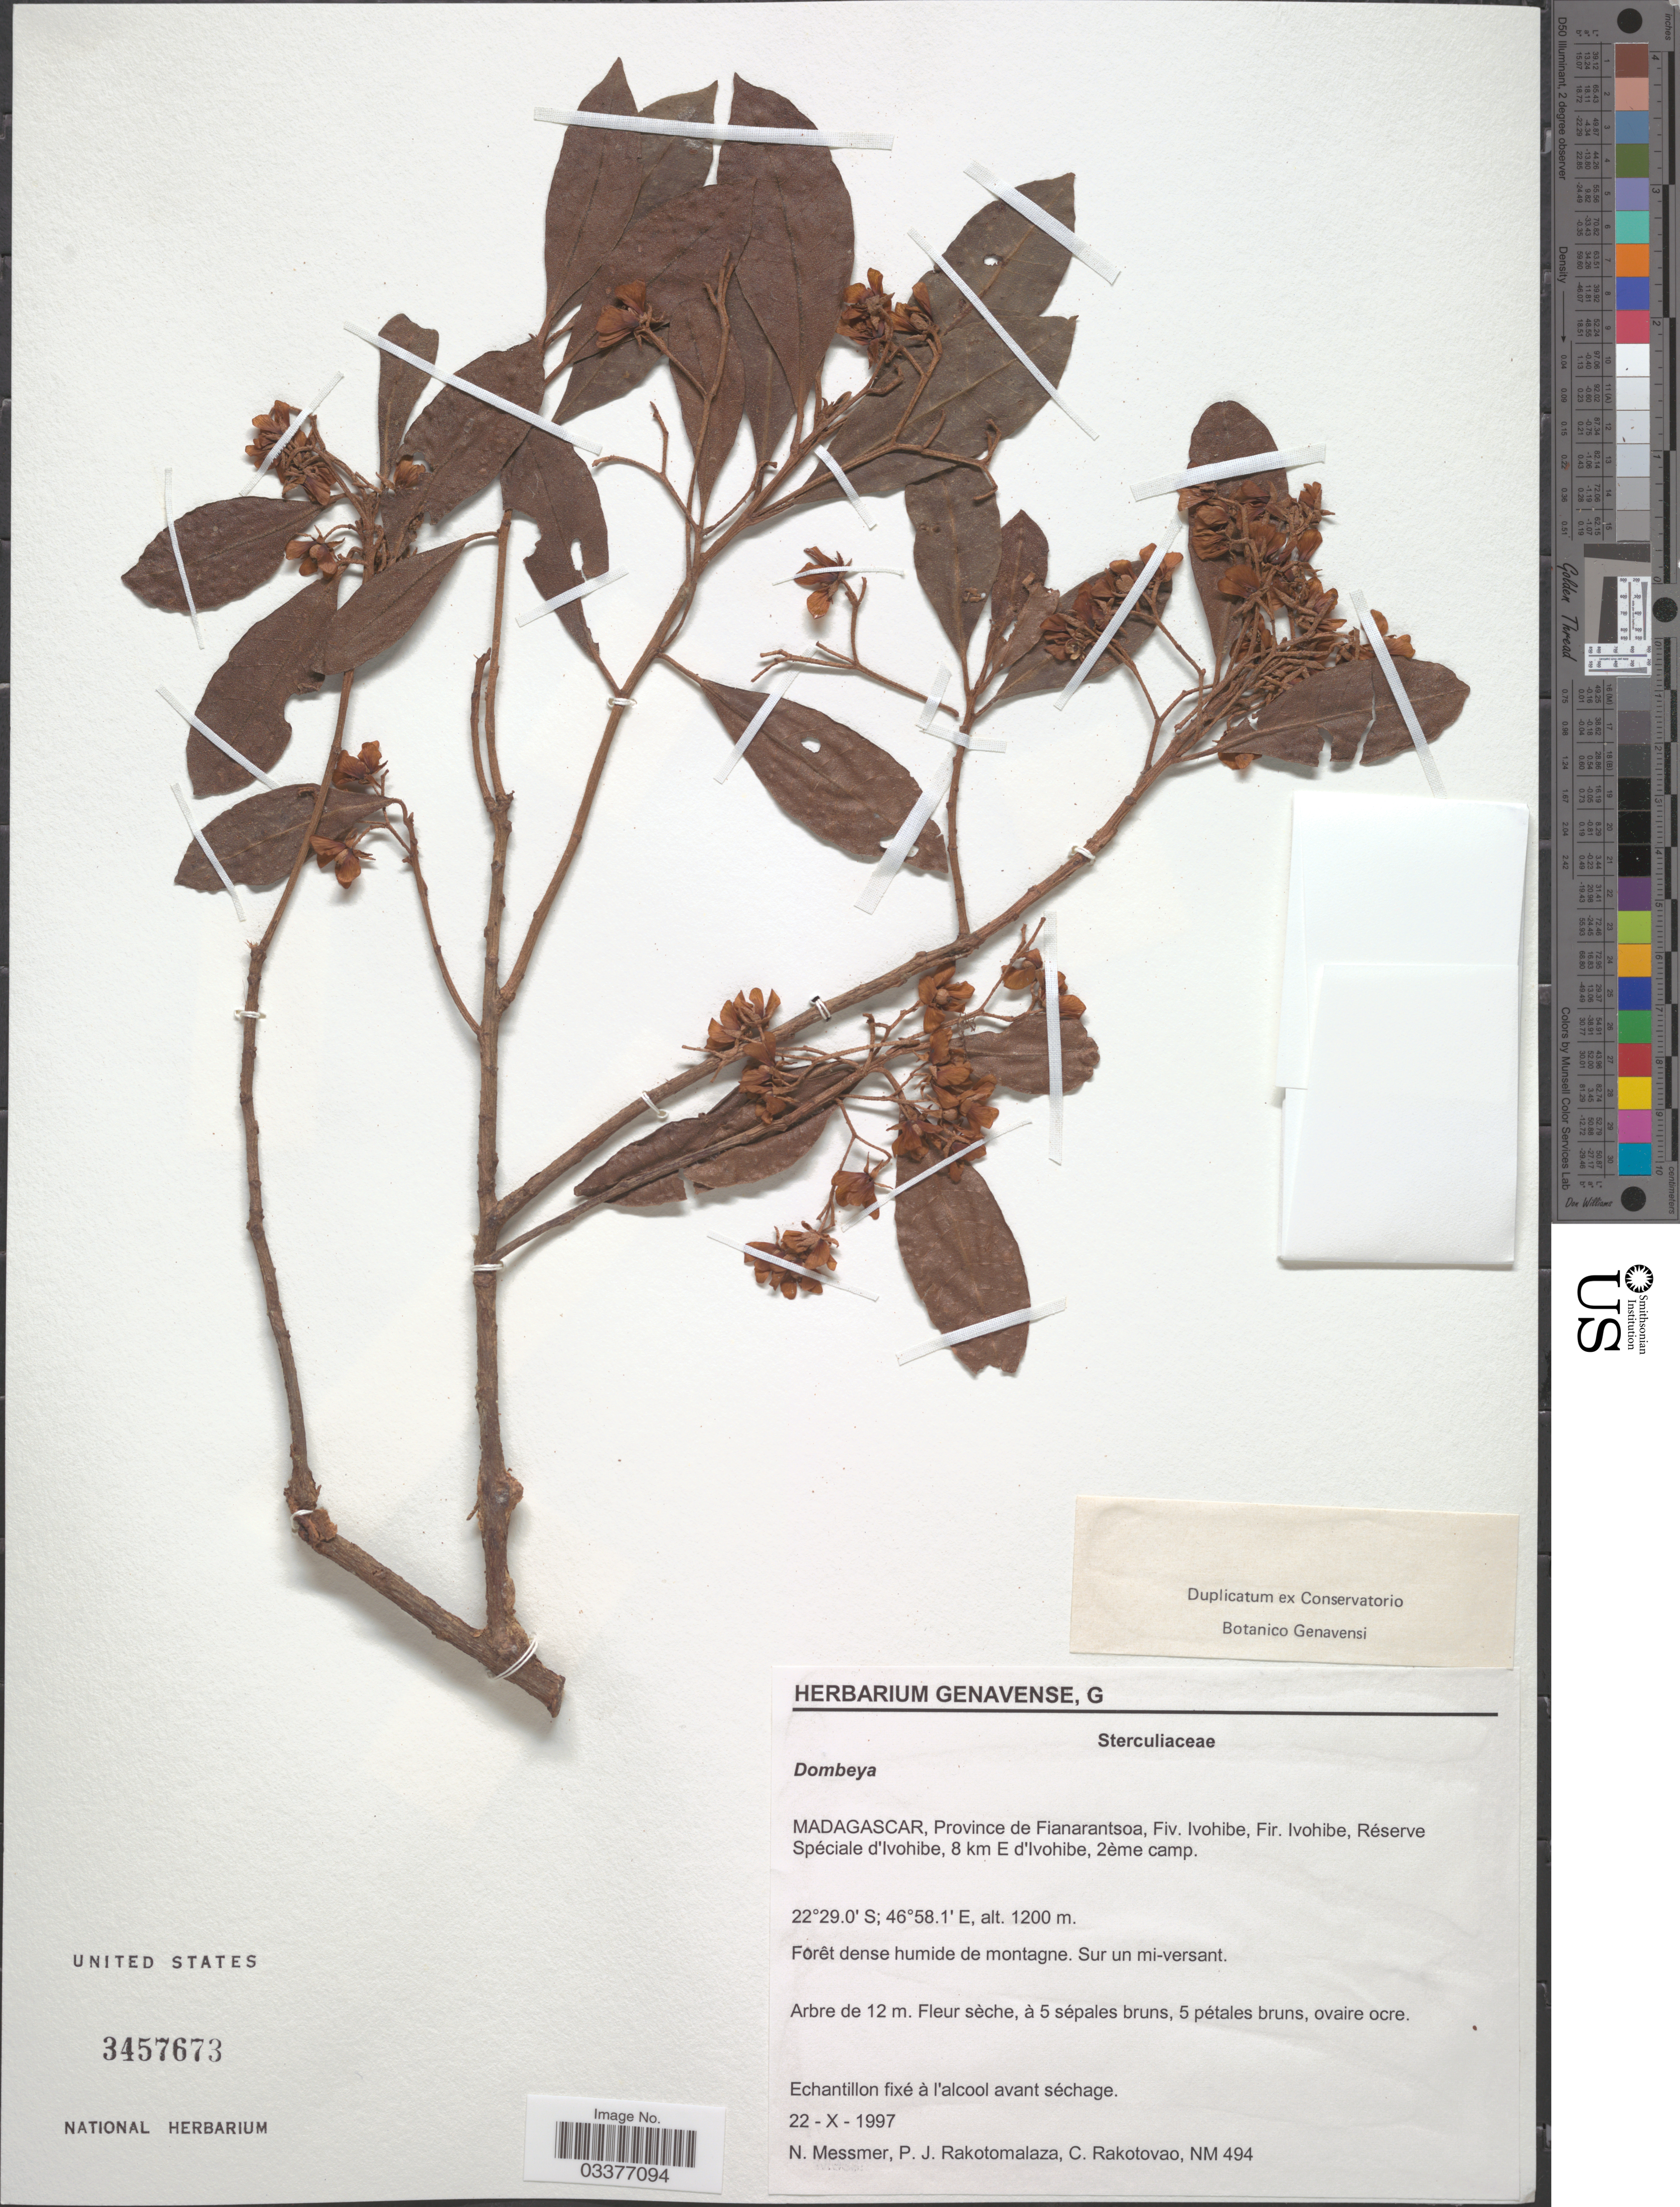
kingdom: Plantae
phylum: Tracheophyta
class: Magnoliopsida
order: Malvales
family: Malvaceae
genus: Dombeya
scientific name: Dombeya sp.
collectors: N. Messmer, P. J. Rakotomalaza & C. Rakotovao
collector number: NM 494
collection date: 1997-10-22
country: Madagascar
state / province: Ihorombe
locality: Fiv. Ivohibe, Réserve Spéciale d'Ivohibe, 8 km E d'Ivohibe, 2ème camp.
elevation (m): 1200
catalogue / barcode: US 3457673